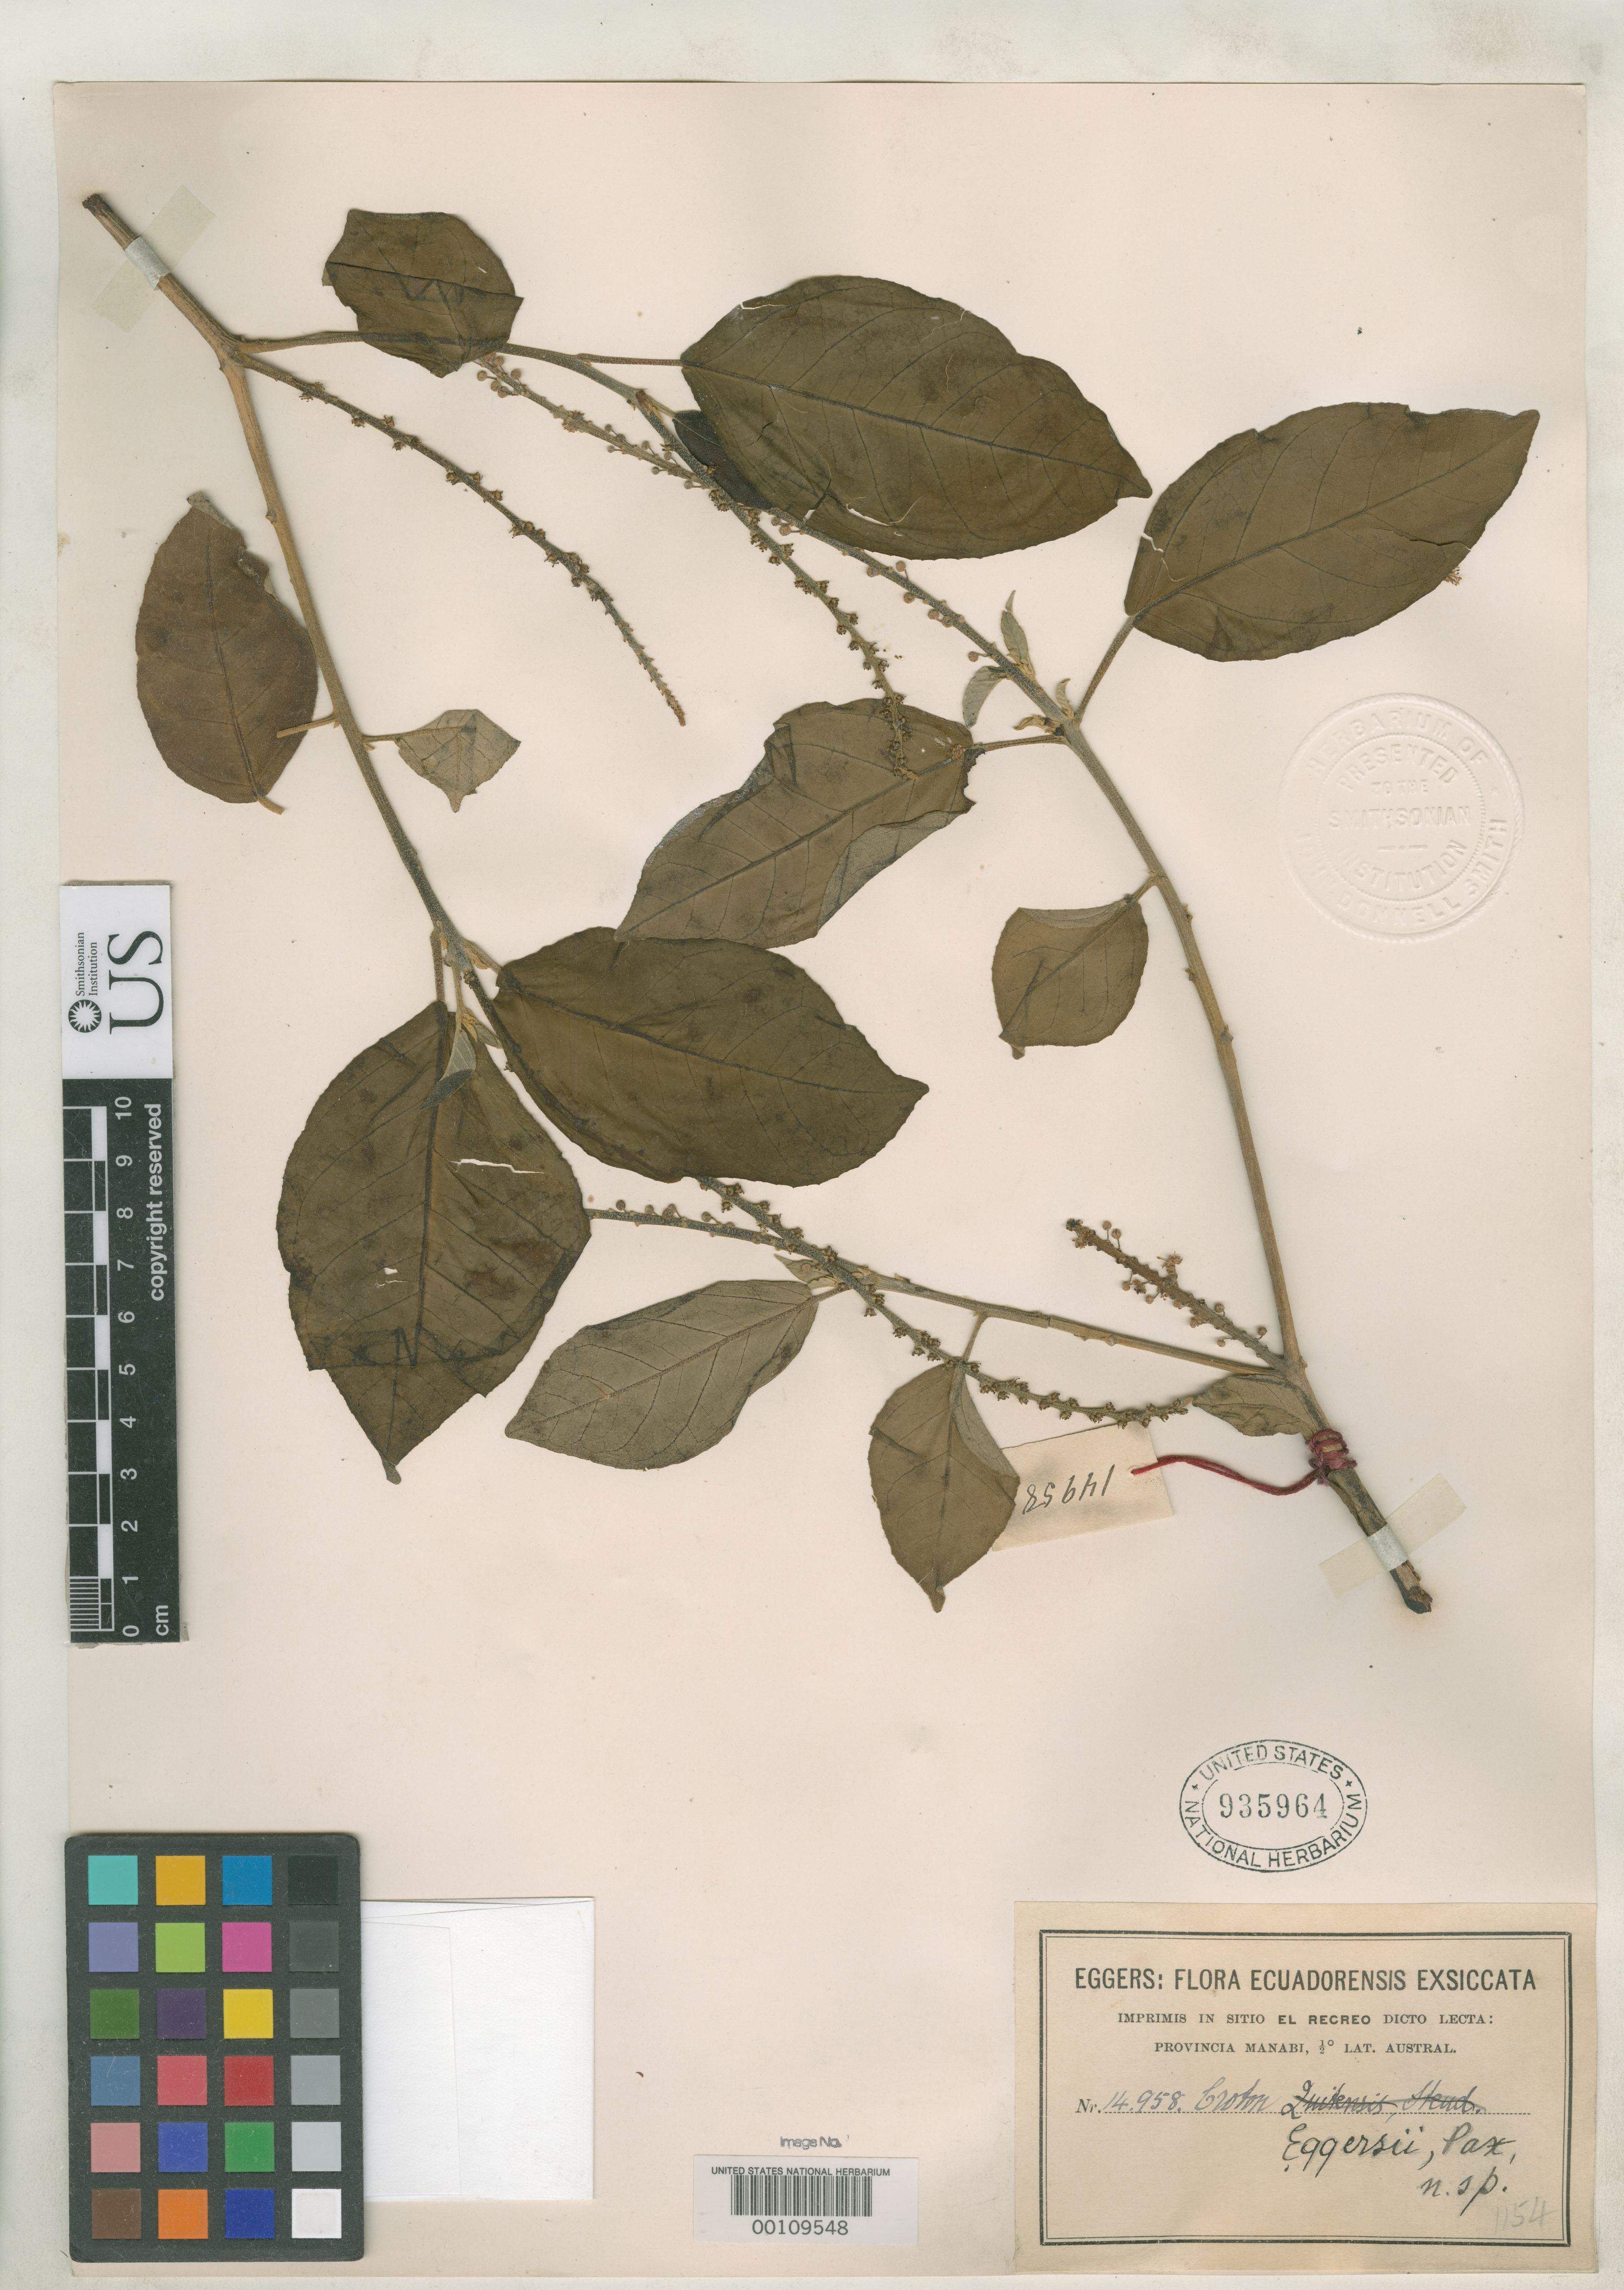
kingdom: Plantae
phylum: Tracheophyta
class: Magnoliopsida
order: Malpighiales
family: Euphorbiaceae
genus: Croton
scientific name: Croton eggersii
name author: Pax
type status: Isotype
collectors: H. F. A. von Eggers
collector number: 14958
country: Ecuador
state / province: Manabí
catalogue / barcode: US 935964